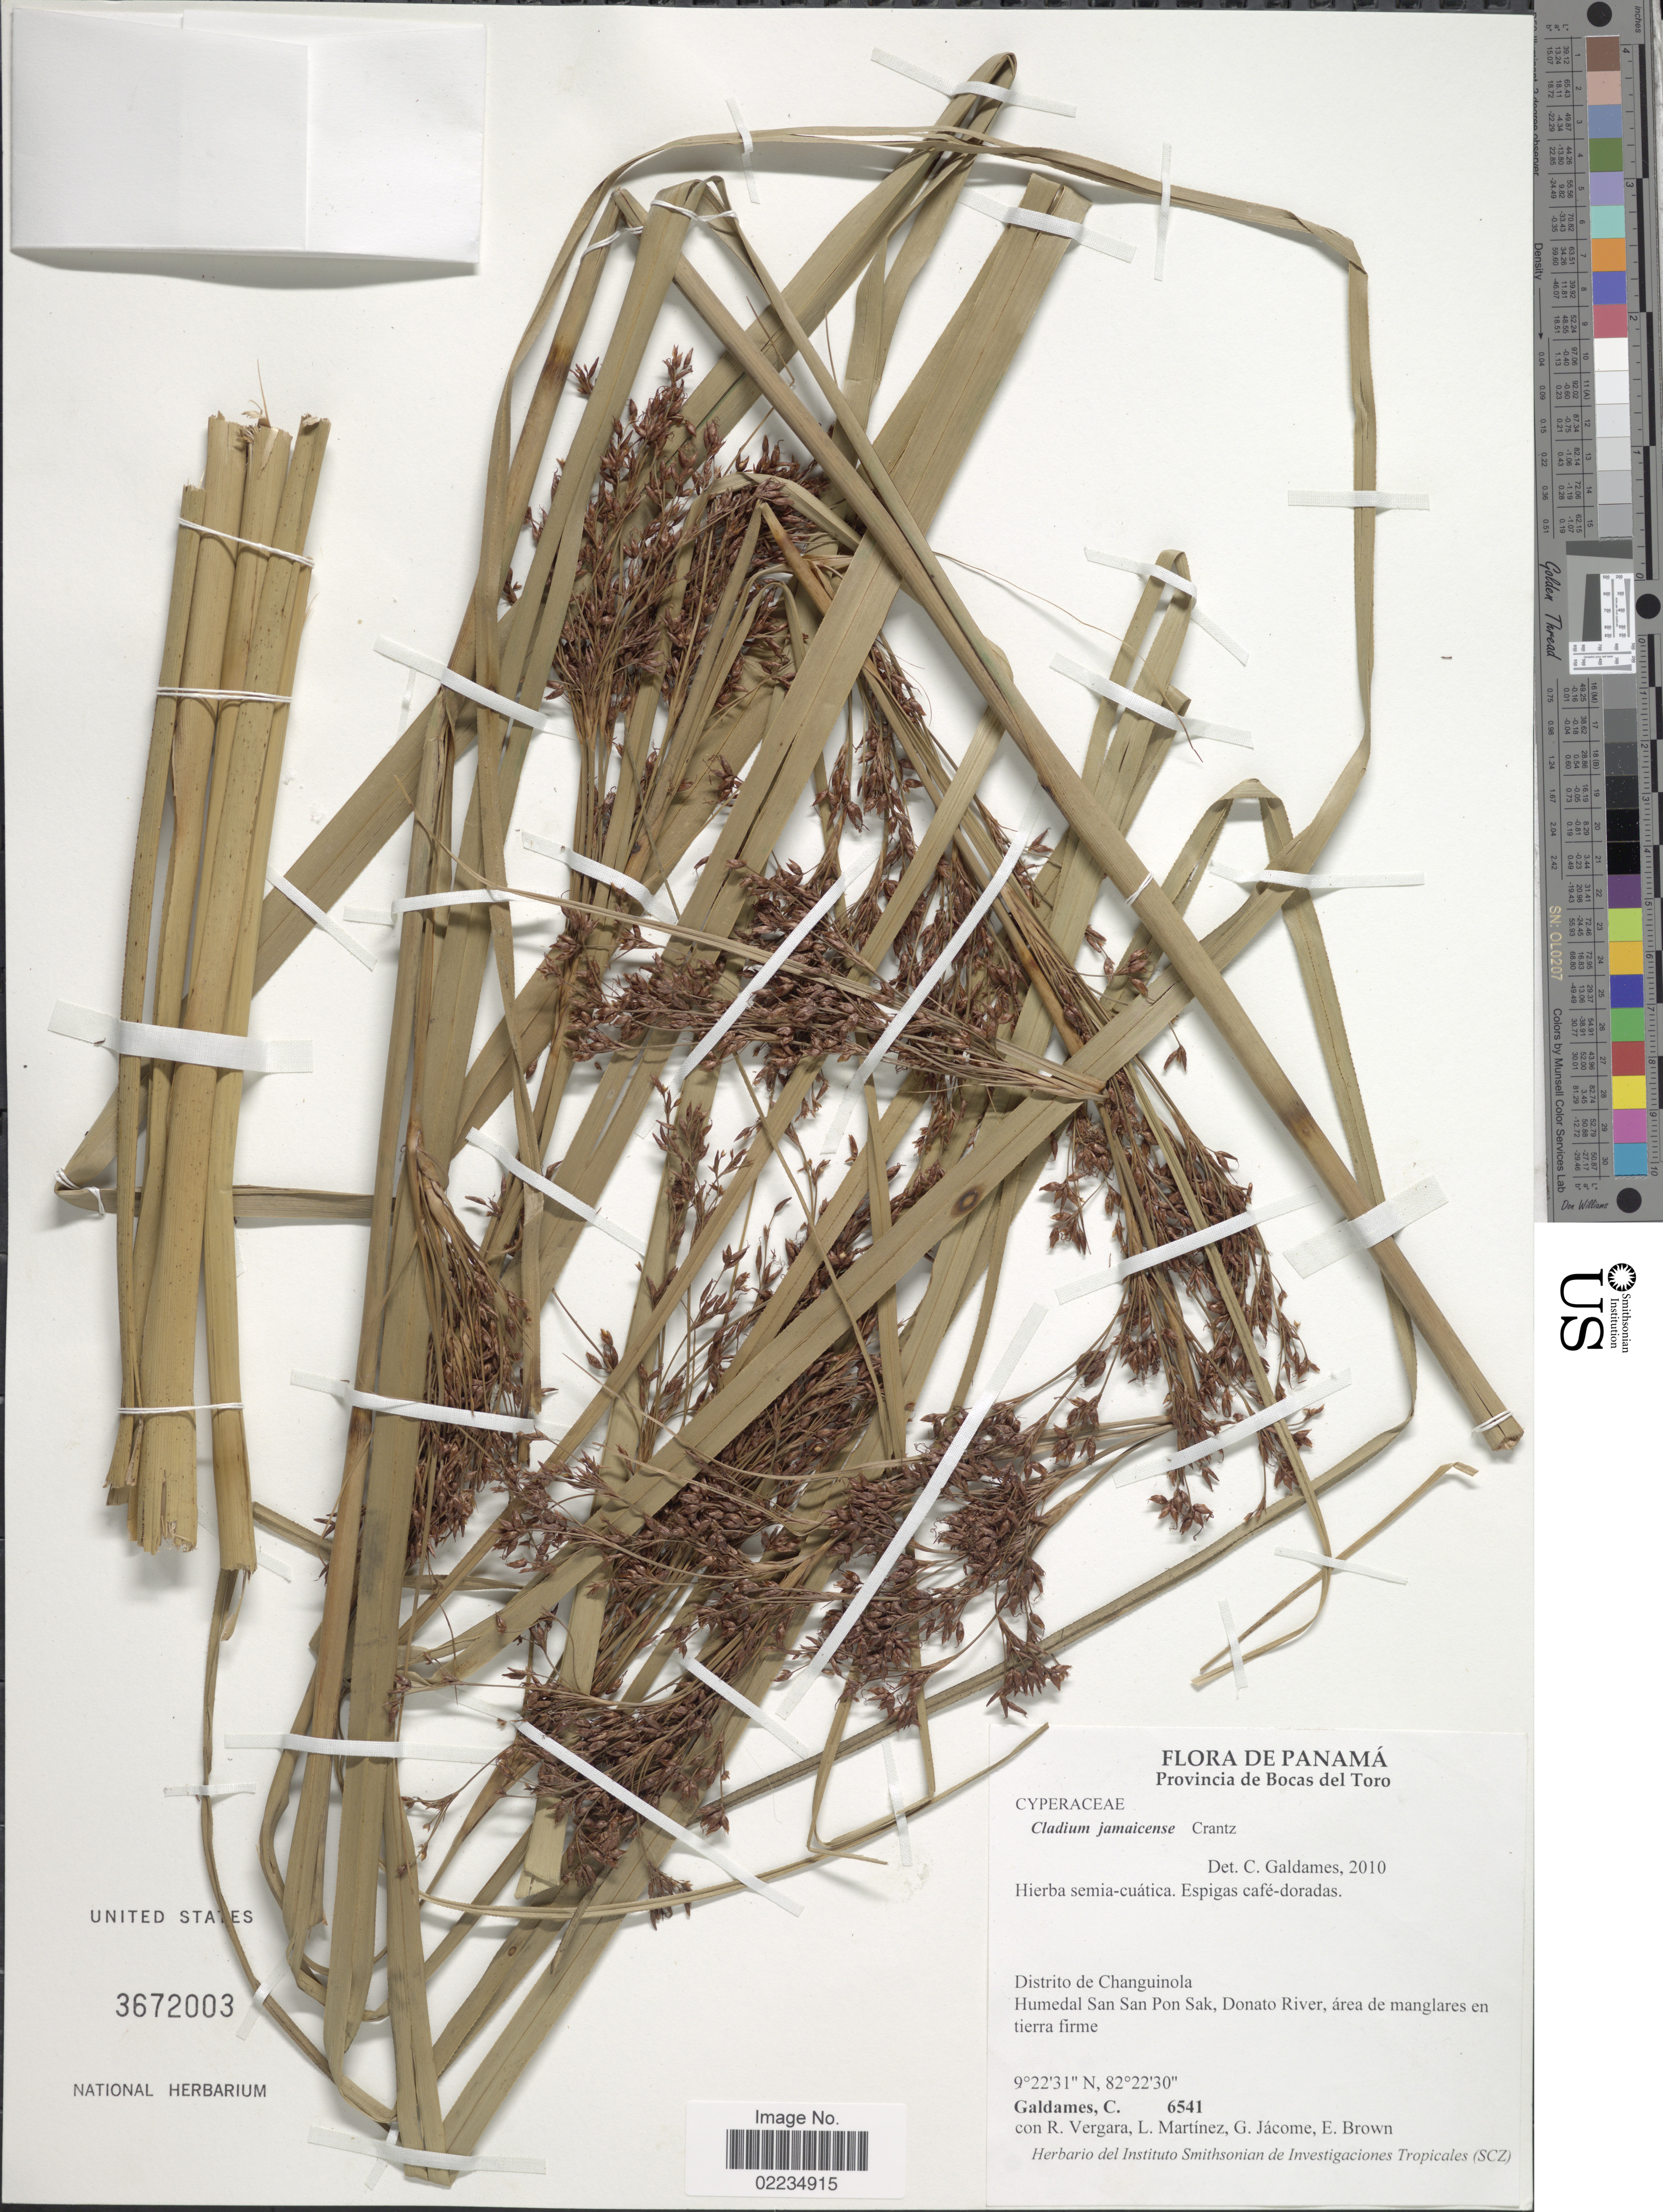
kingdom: Plantae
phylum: Tracheophyta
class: Liliopsida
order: Poales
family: Cyperaceae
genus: Cladium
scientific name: Cladium jamaicense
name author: Crantz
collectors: C. Galdames, R. Vergara, L. Martinez, G. Jacome & E. Brown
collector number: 6541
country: Panama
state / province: Bocas del Toro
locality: Provincia de Bocas del Toro, Distrito de Changuinola, Humdeal San San Pon Sak, Donato River, area de manglares en tierra firme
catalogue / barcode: US 3672003